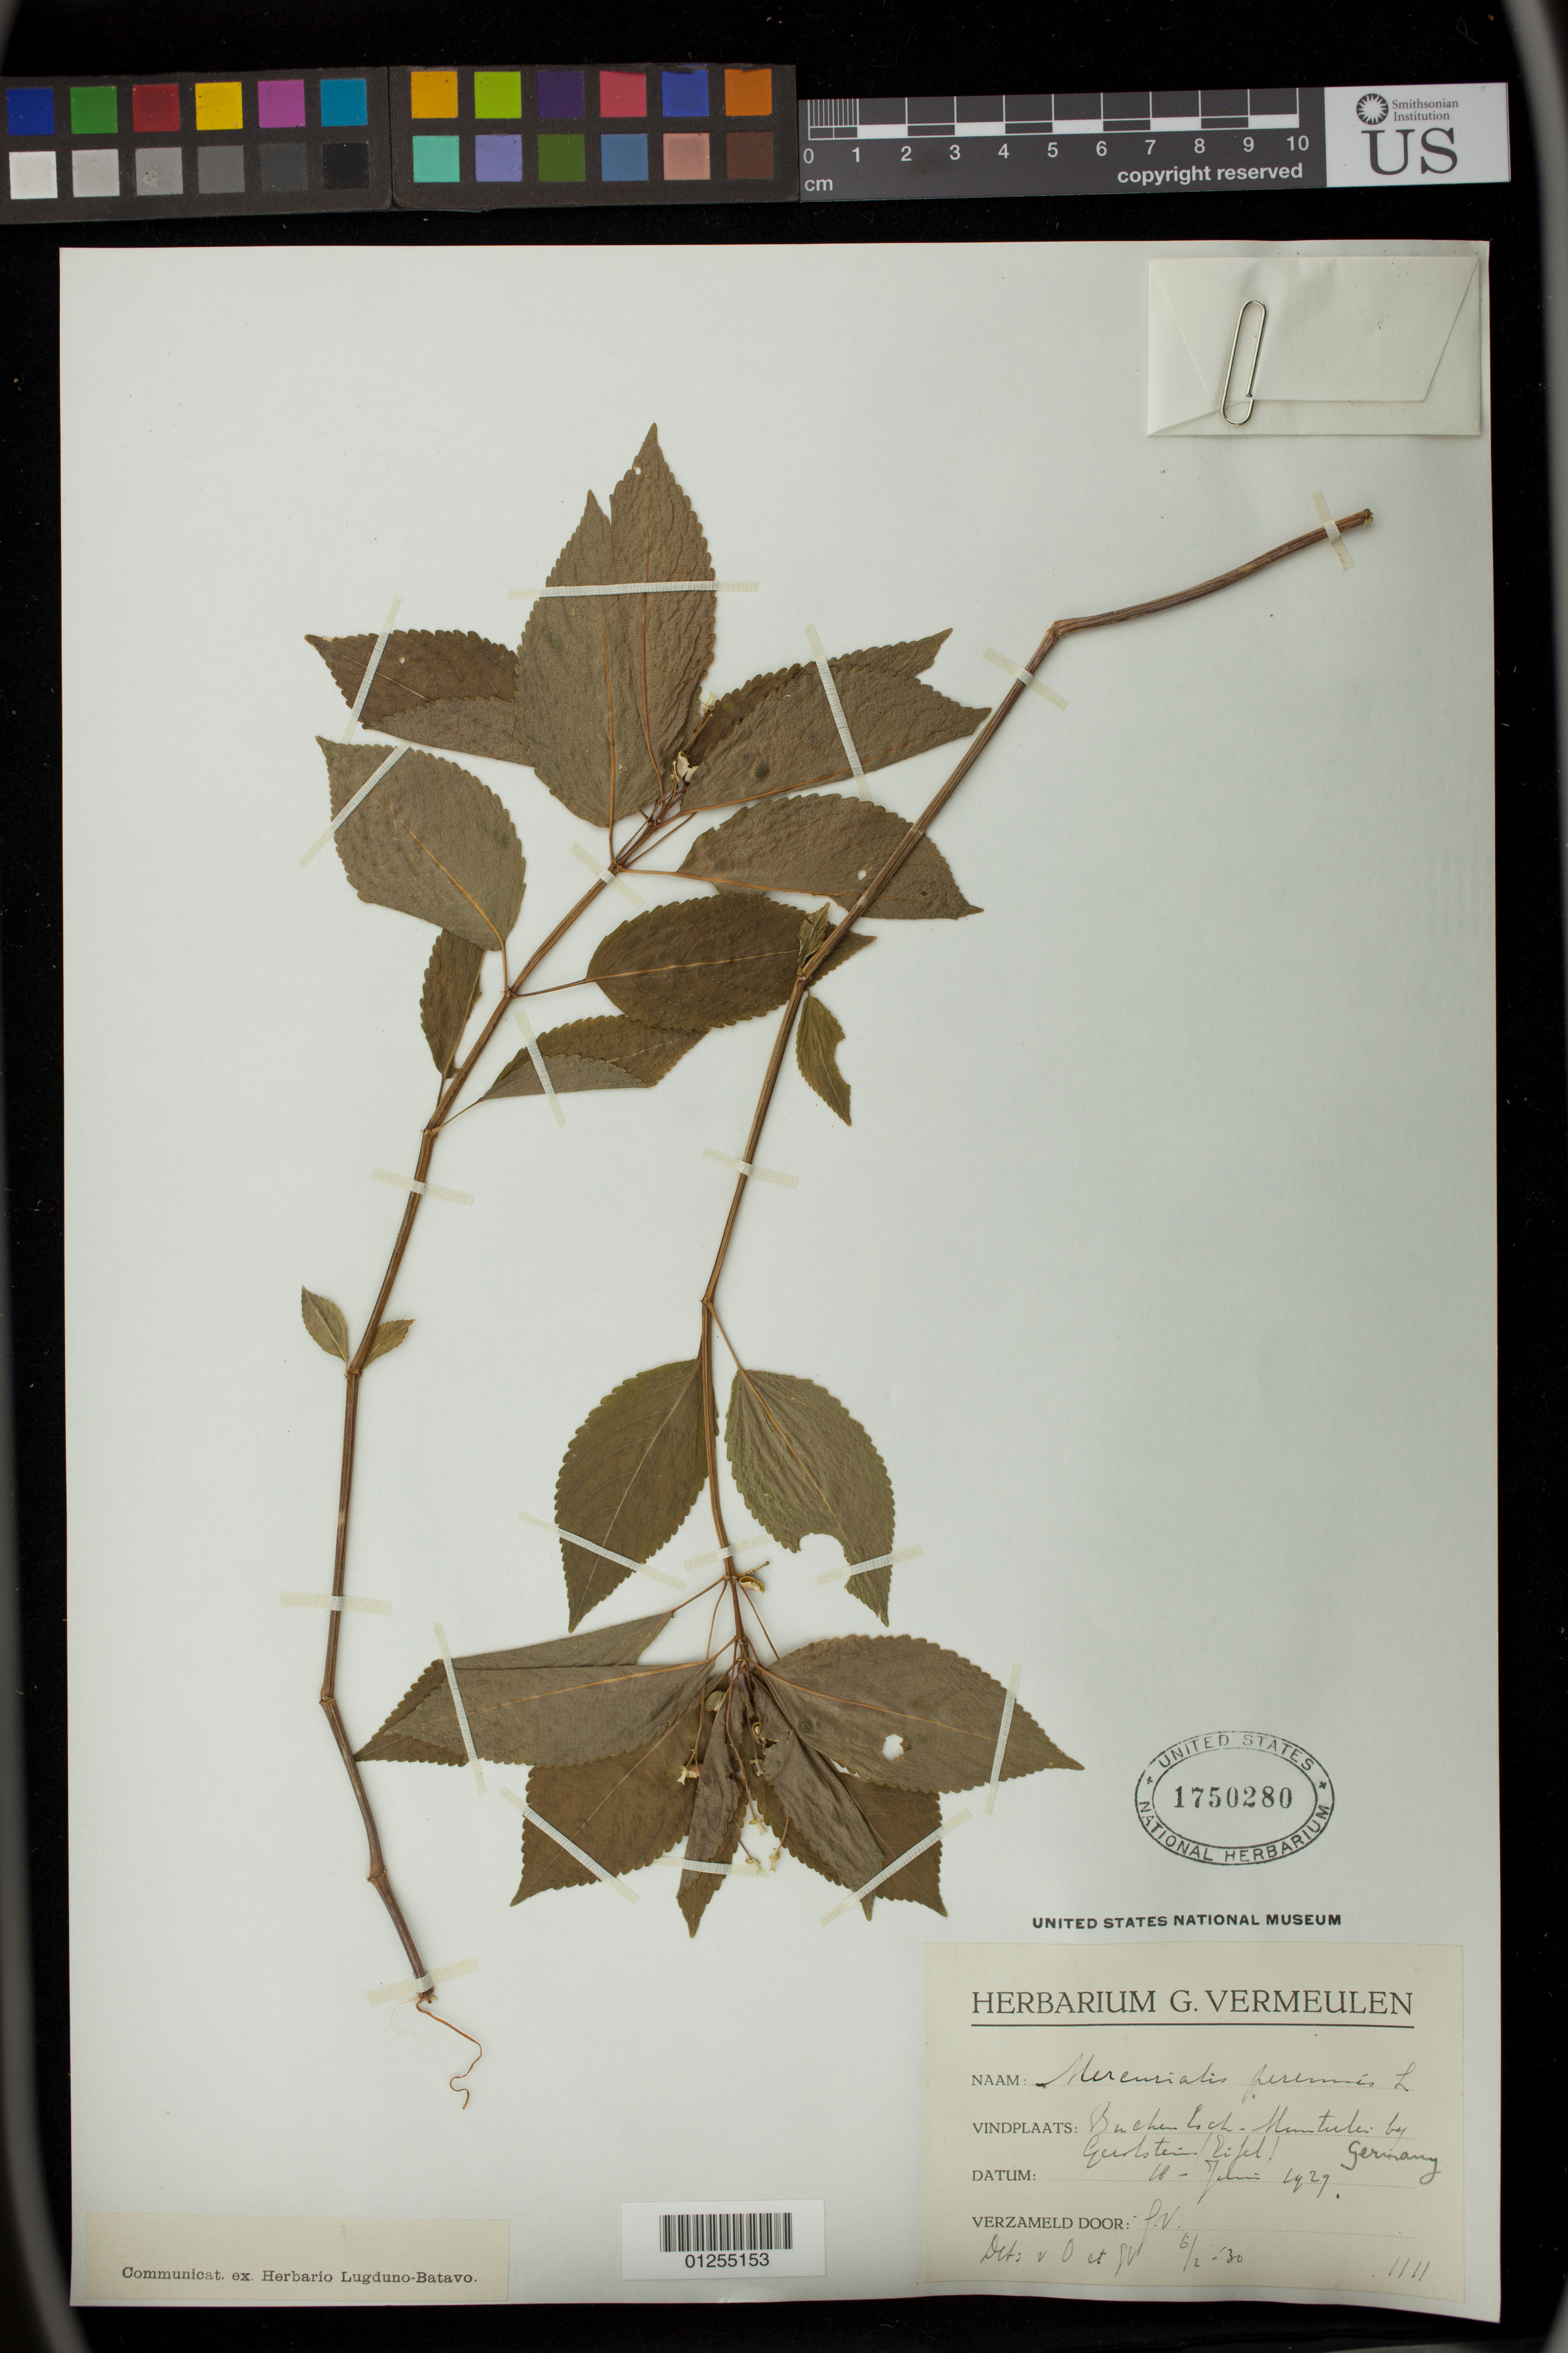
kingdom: Plantae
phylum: Tracheophyta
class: Magnoliopsida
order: Malpighiales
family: Euphorbiaceae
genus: Mercurialis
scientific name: Mercurialis perennis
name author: L.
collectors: ex herb. G. Vermeulen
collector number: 1111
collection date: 1929-06-18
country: Germany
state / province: Rhineland-Palatinate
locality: Buchenloch. Muntulen by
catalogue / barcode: US 1750280